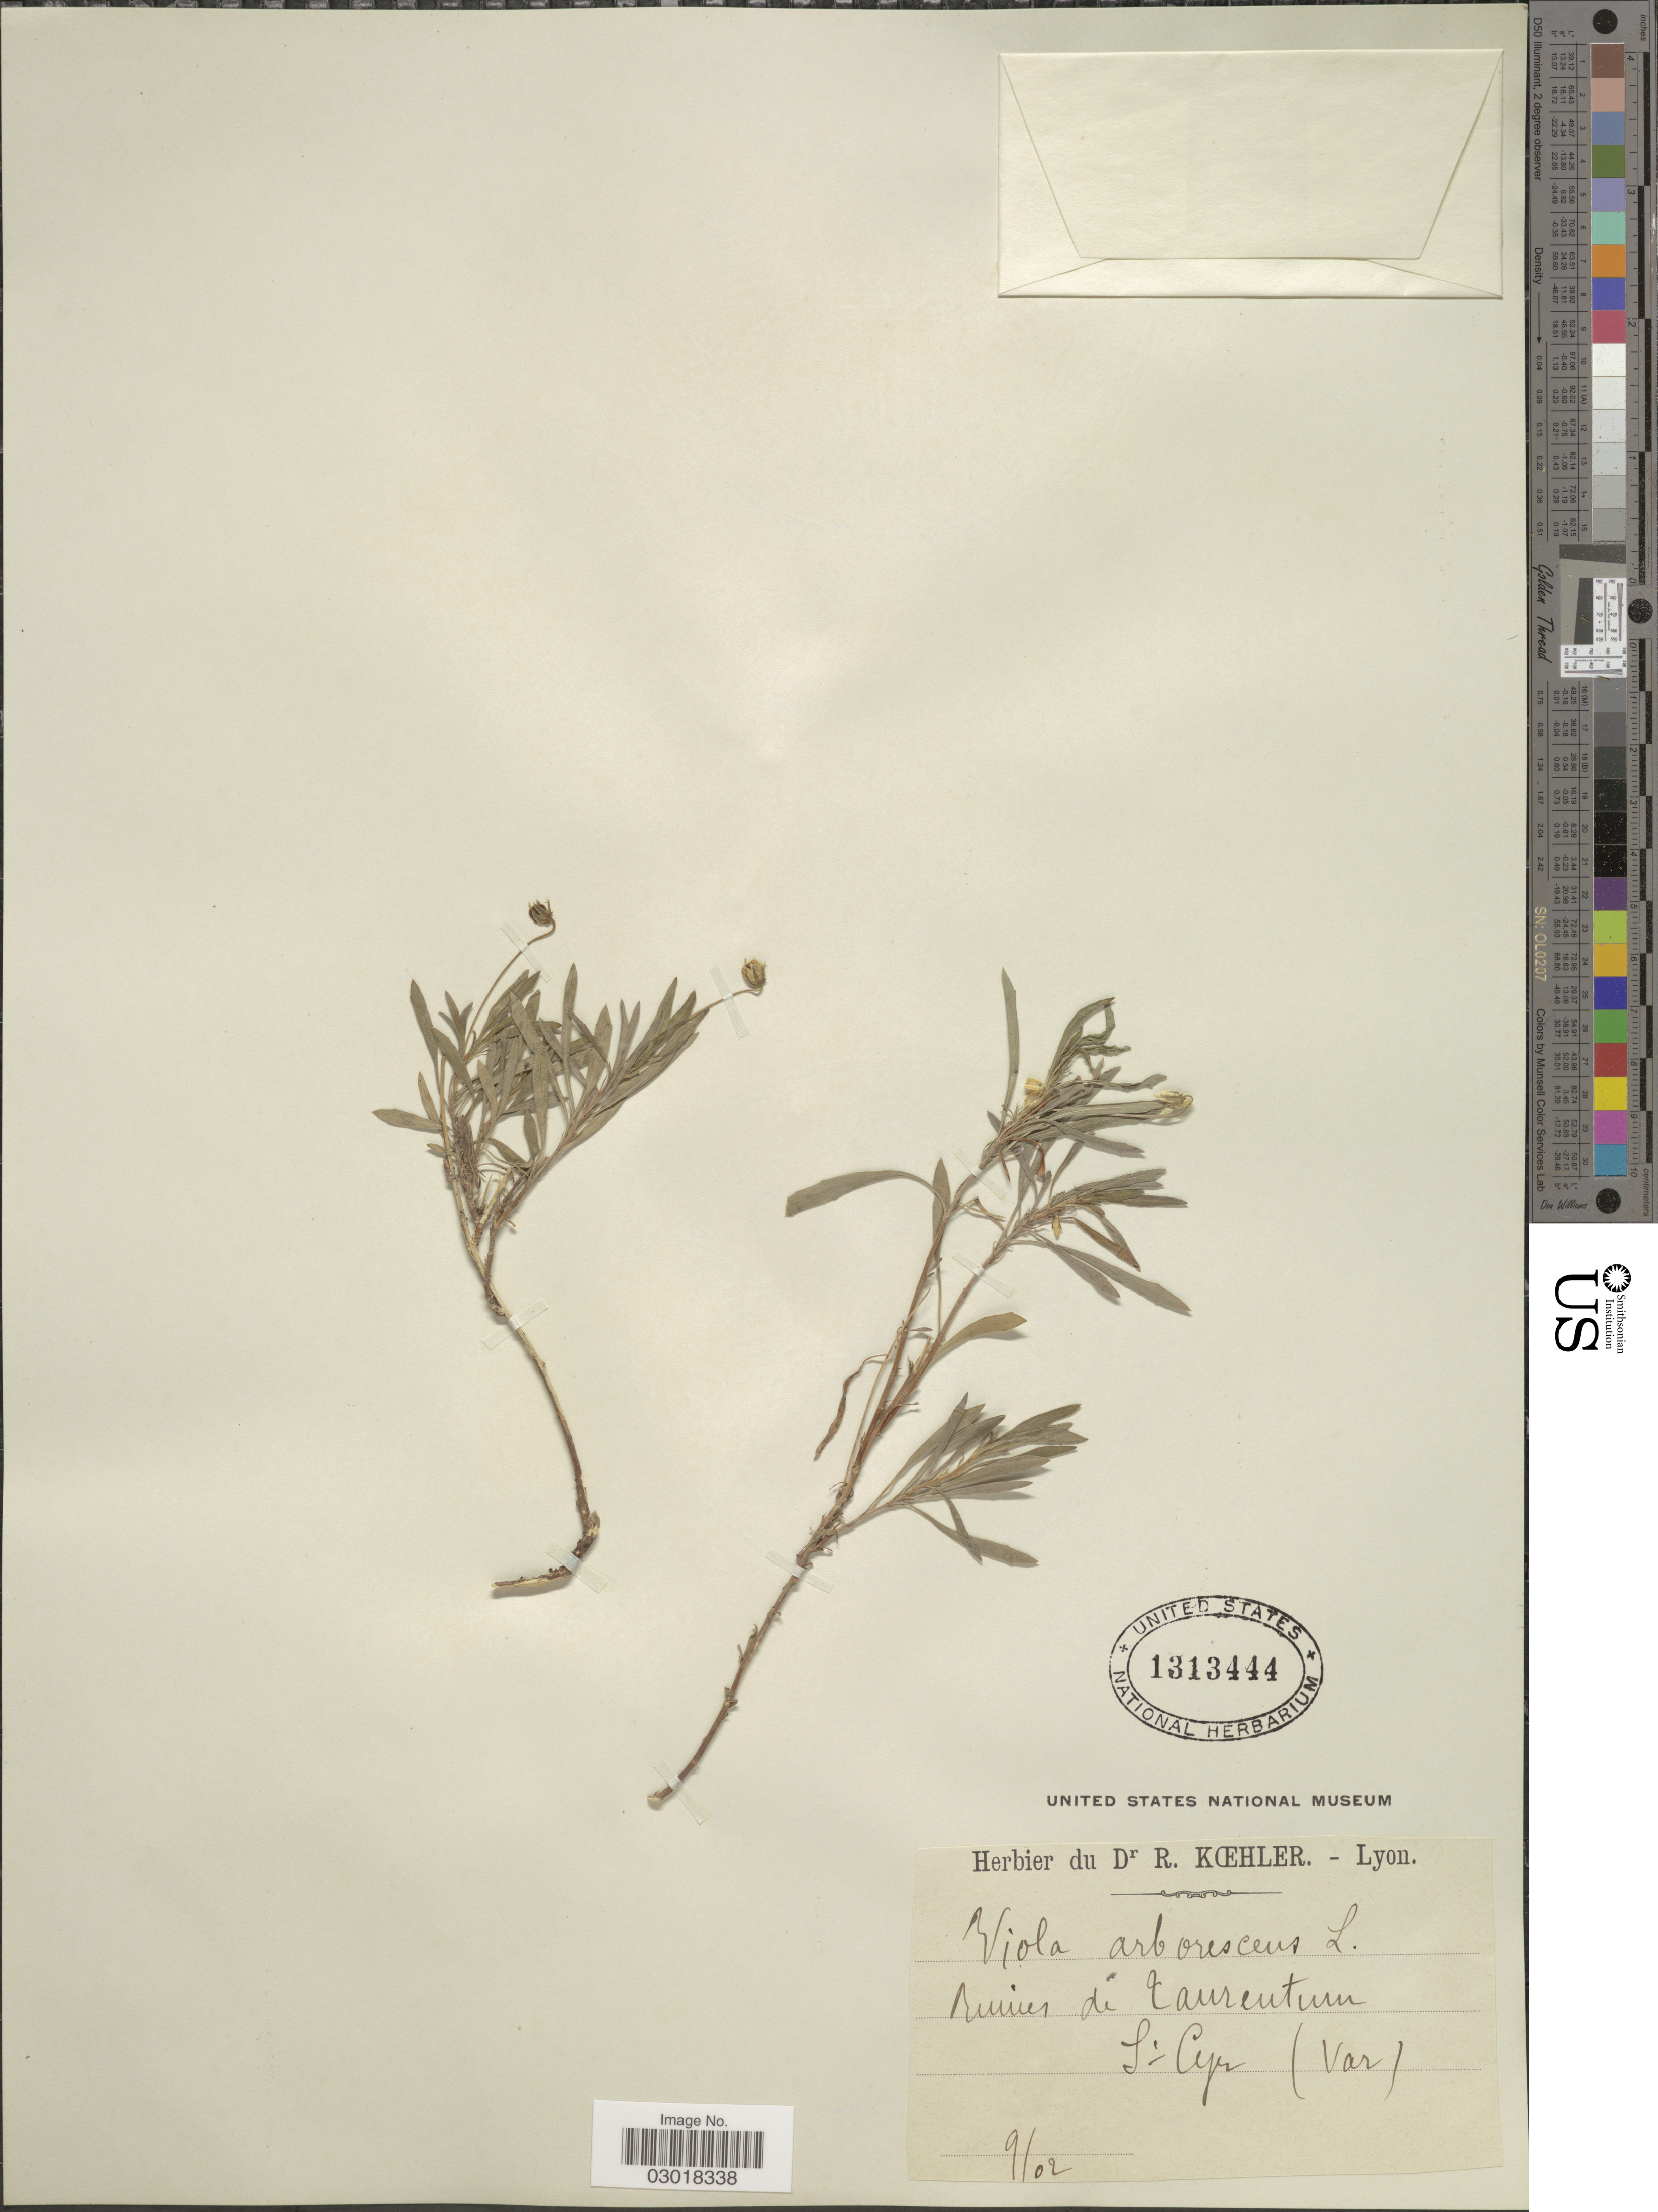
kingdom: Plantae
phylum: Tracheophyta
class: Magnoliopsida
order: Malpighiales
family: Violaceae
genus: Viola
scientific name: Viola arborescens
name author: L.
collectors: R. Koehler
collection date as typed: Transcribed d/m/y: /9/2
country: France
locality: Ruines de Luarentum St. Cyr Var.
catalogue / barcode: US 1313444